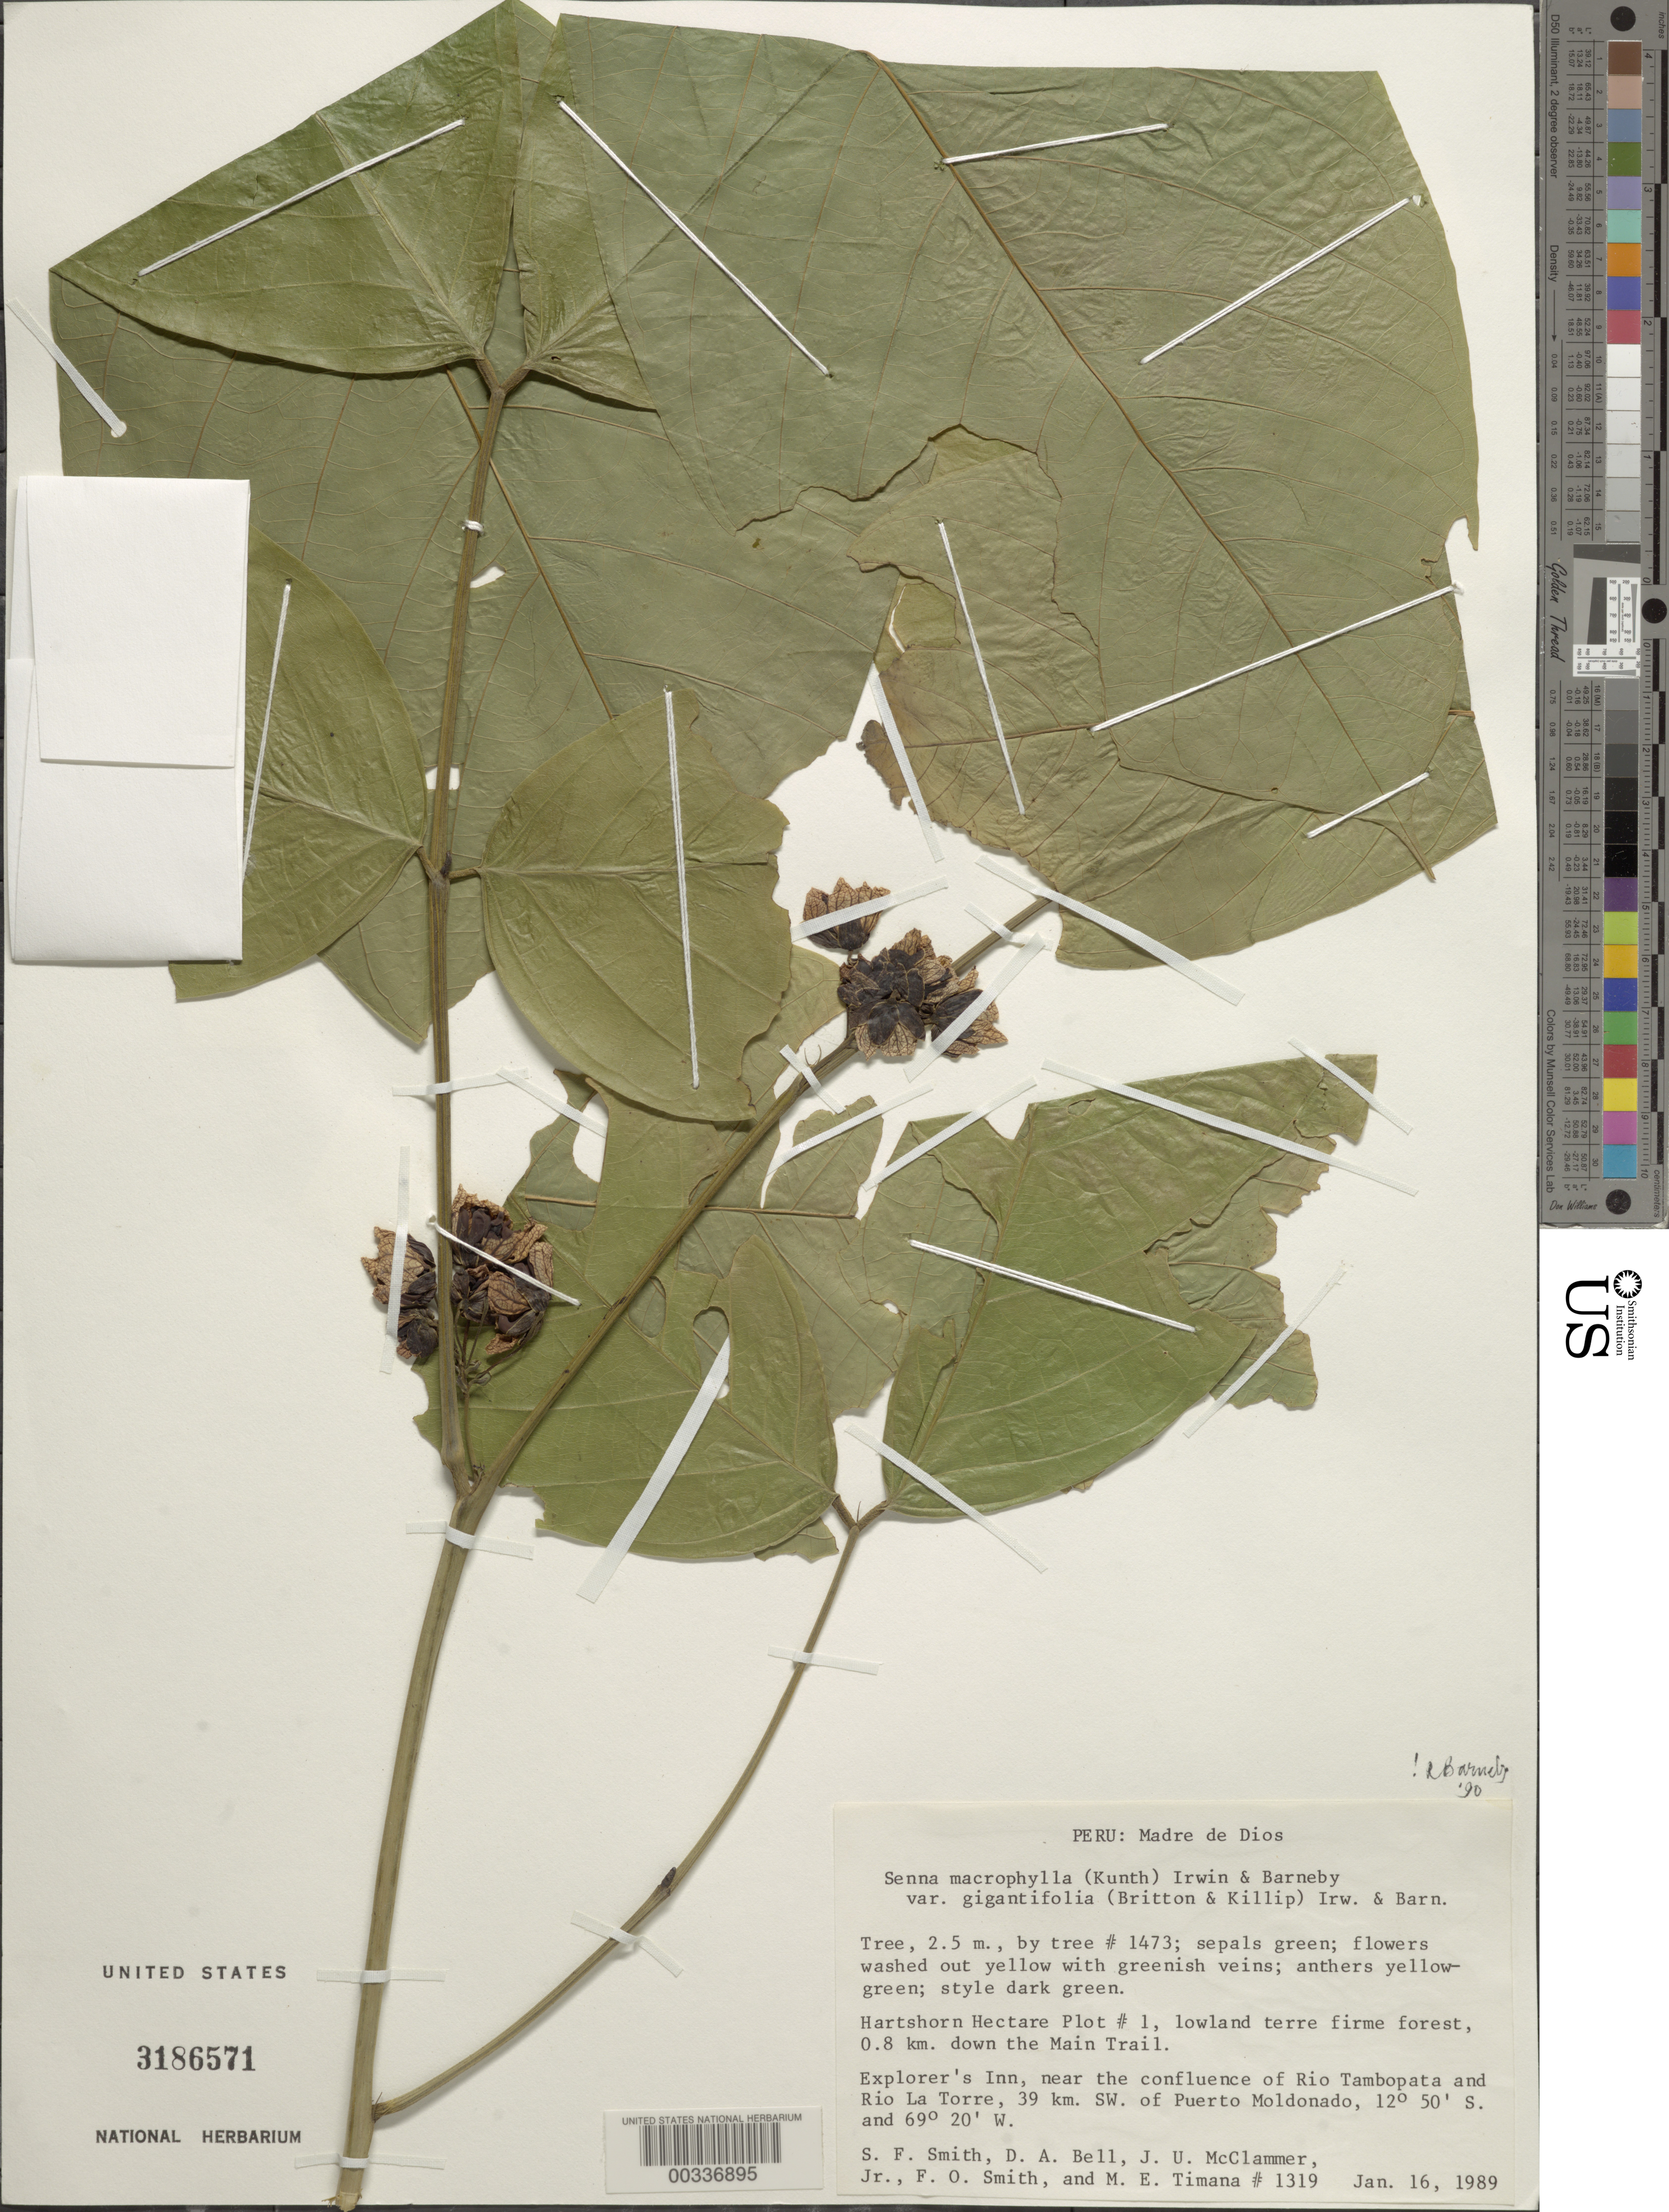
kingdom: Plantae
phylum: Tracheophyta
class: Magnoliopsida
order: Fabales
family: Fabaceae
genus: Senna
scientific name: Senna macrophylla var. gigantifolia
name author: (Britton & Killip) H.S. Irwin & Barneby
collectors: S.F. Smith, D. A. Bell, J. Mcclammer Jr. & F. Smith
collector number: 1319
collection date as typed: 16 Jan 1989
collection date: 1989-01-16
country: Peru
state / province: Madre de Dios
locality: Hartshorn hectare plt #1 .8 km down main trail; explorer's inn near confl. of rios tambopata + la torre, 39 km sw-puerto moldonado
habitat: Lowland terre firme forest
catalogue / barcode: US 3186571